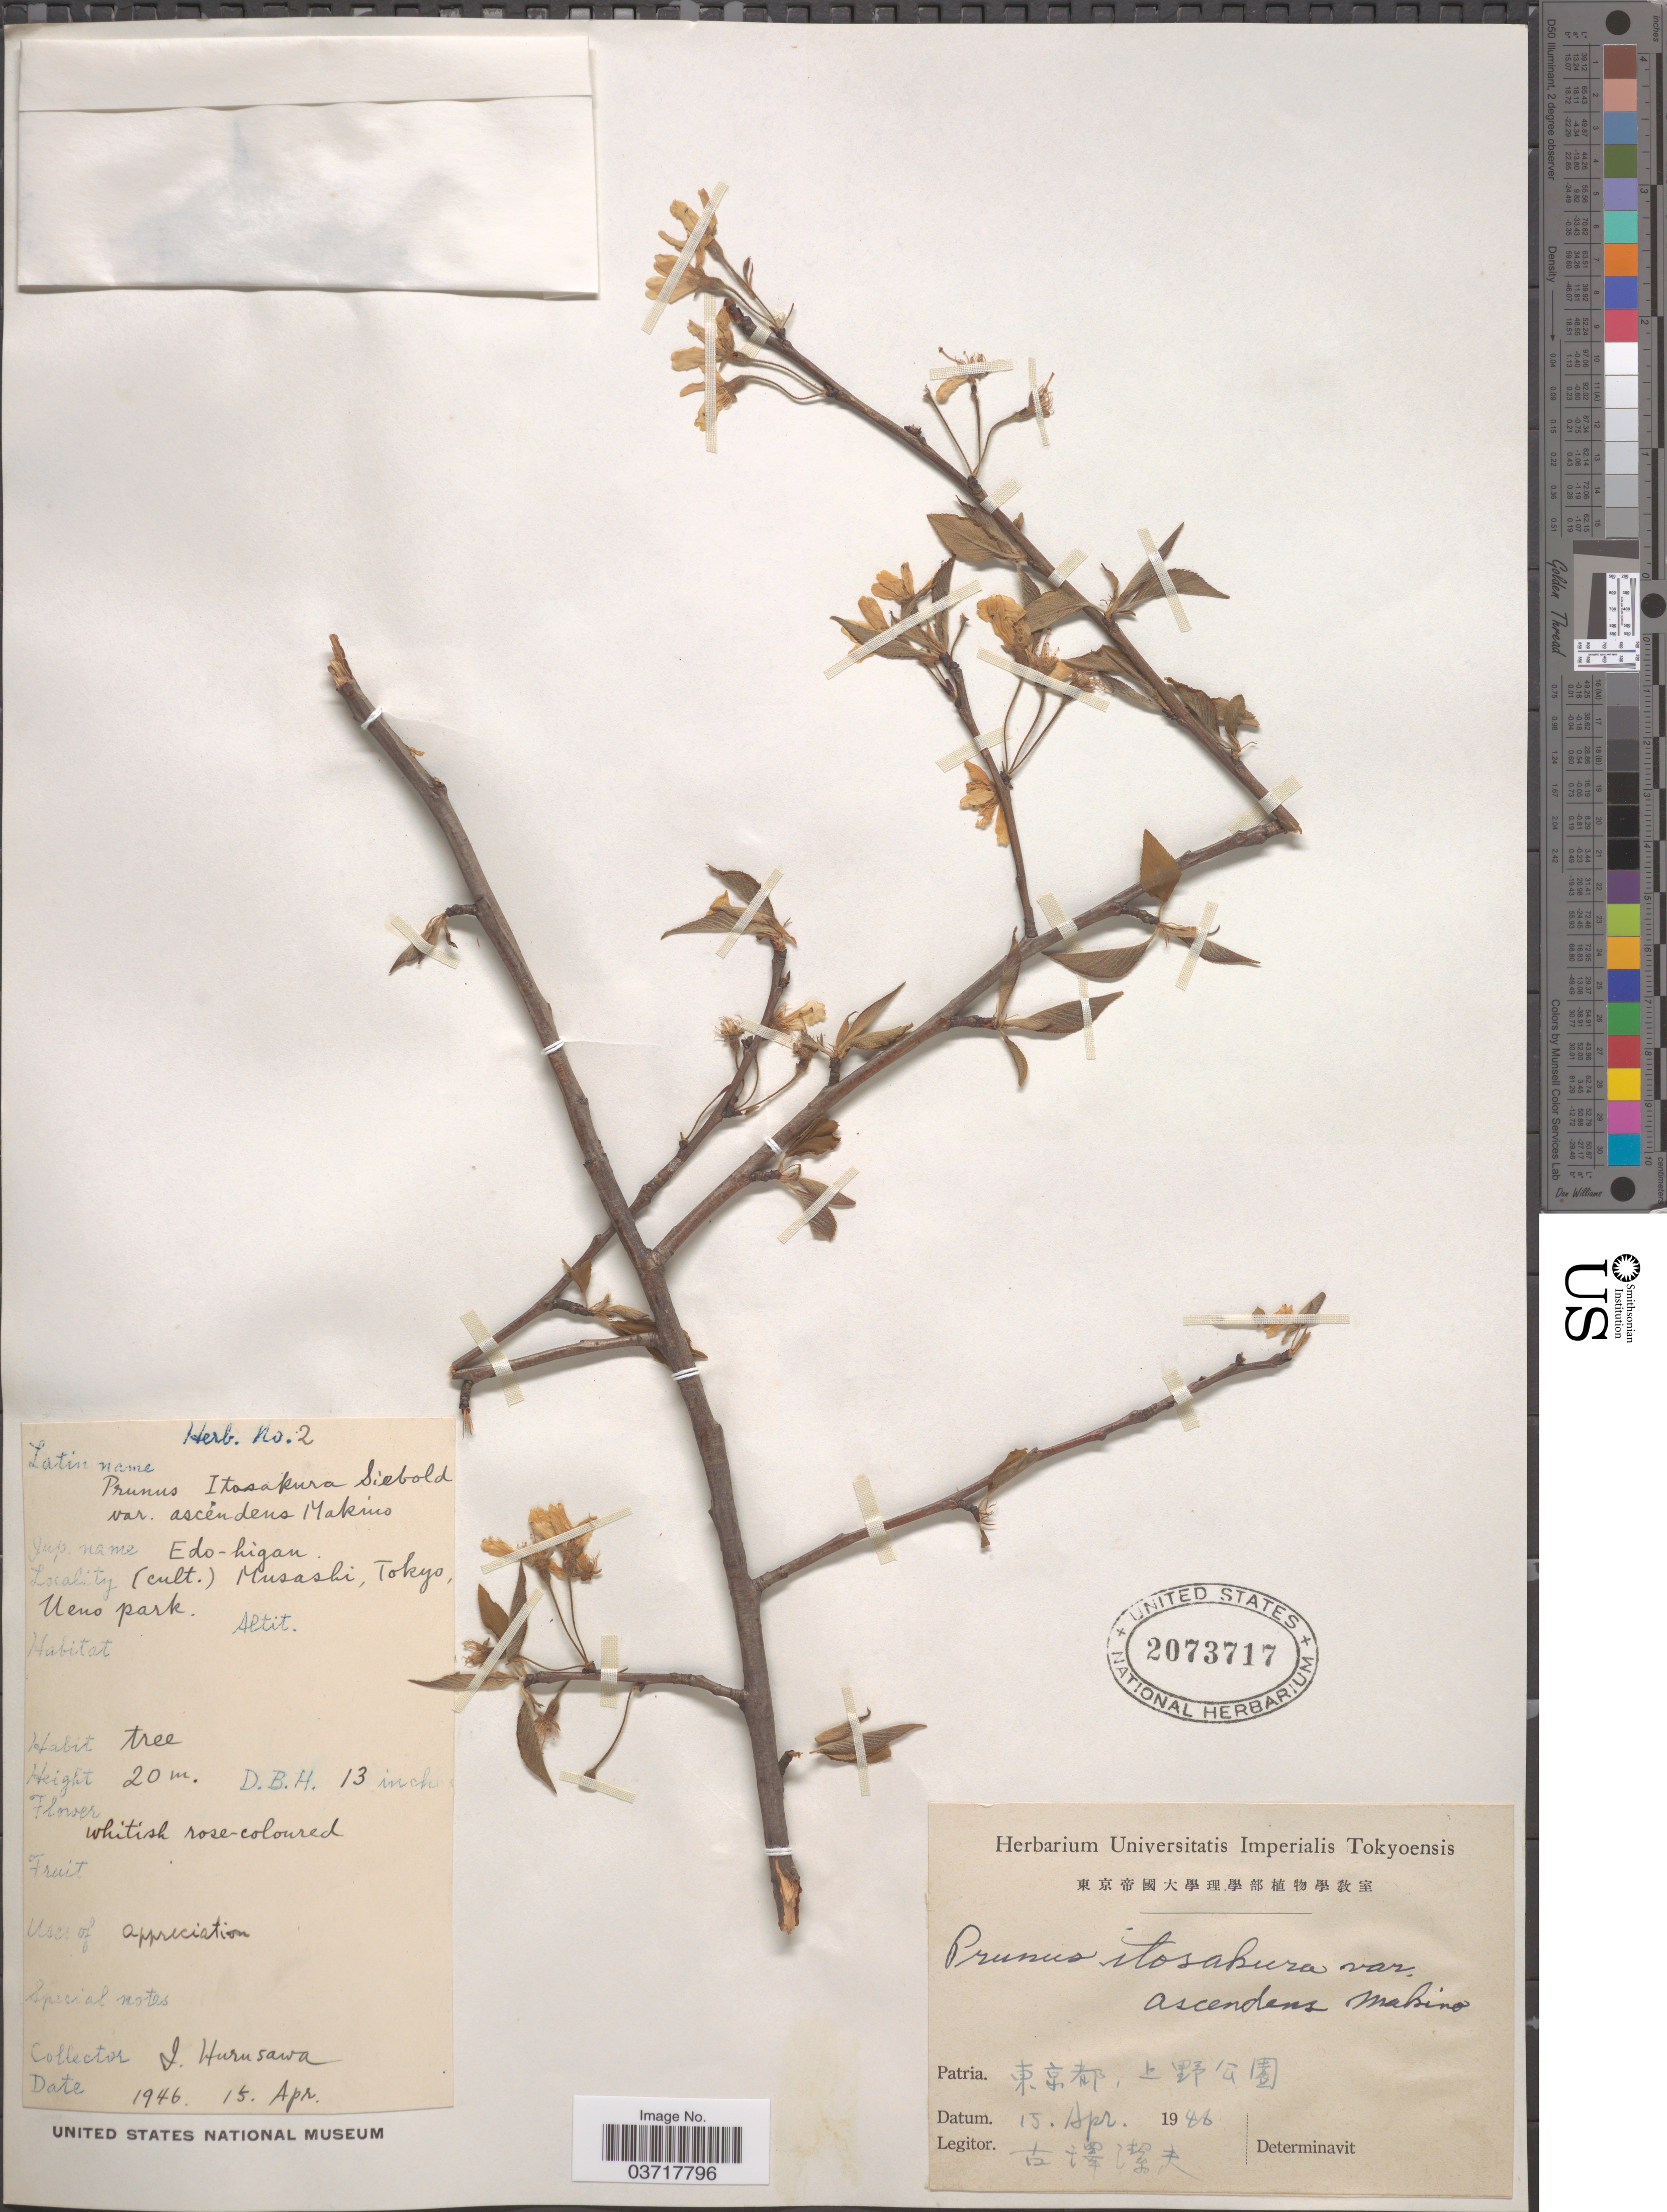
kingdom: Plantae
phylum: Tracheophyta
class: Magnoliopsida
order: Rosales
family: Rosaceae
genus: Prunus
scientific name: Prunus itosakura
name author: Siebold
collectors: I. Hurusawa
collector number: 2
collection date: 1946-04-15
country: Japan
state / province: Tokyo, Federal City of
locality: Musashi, Tokyo, Ueno park.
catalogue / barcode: US 2073717